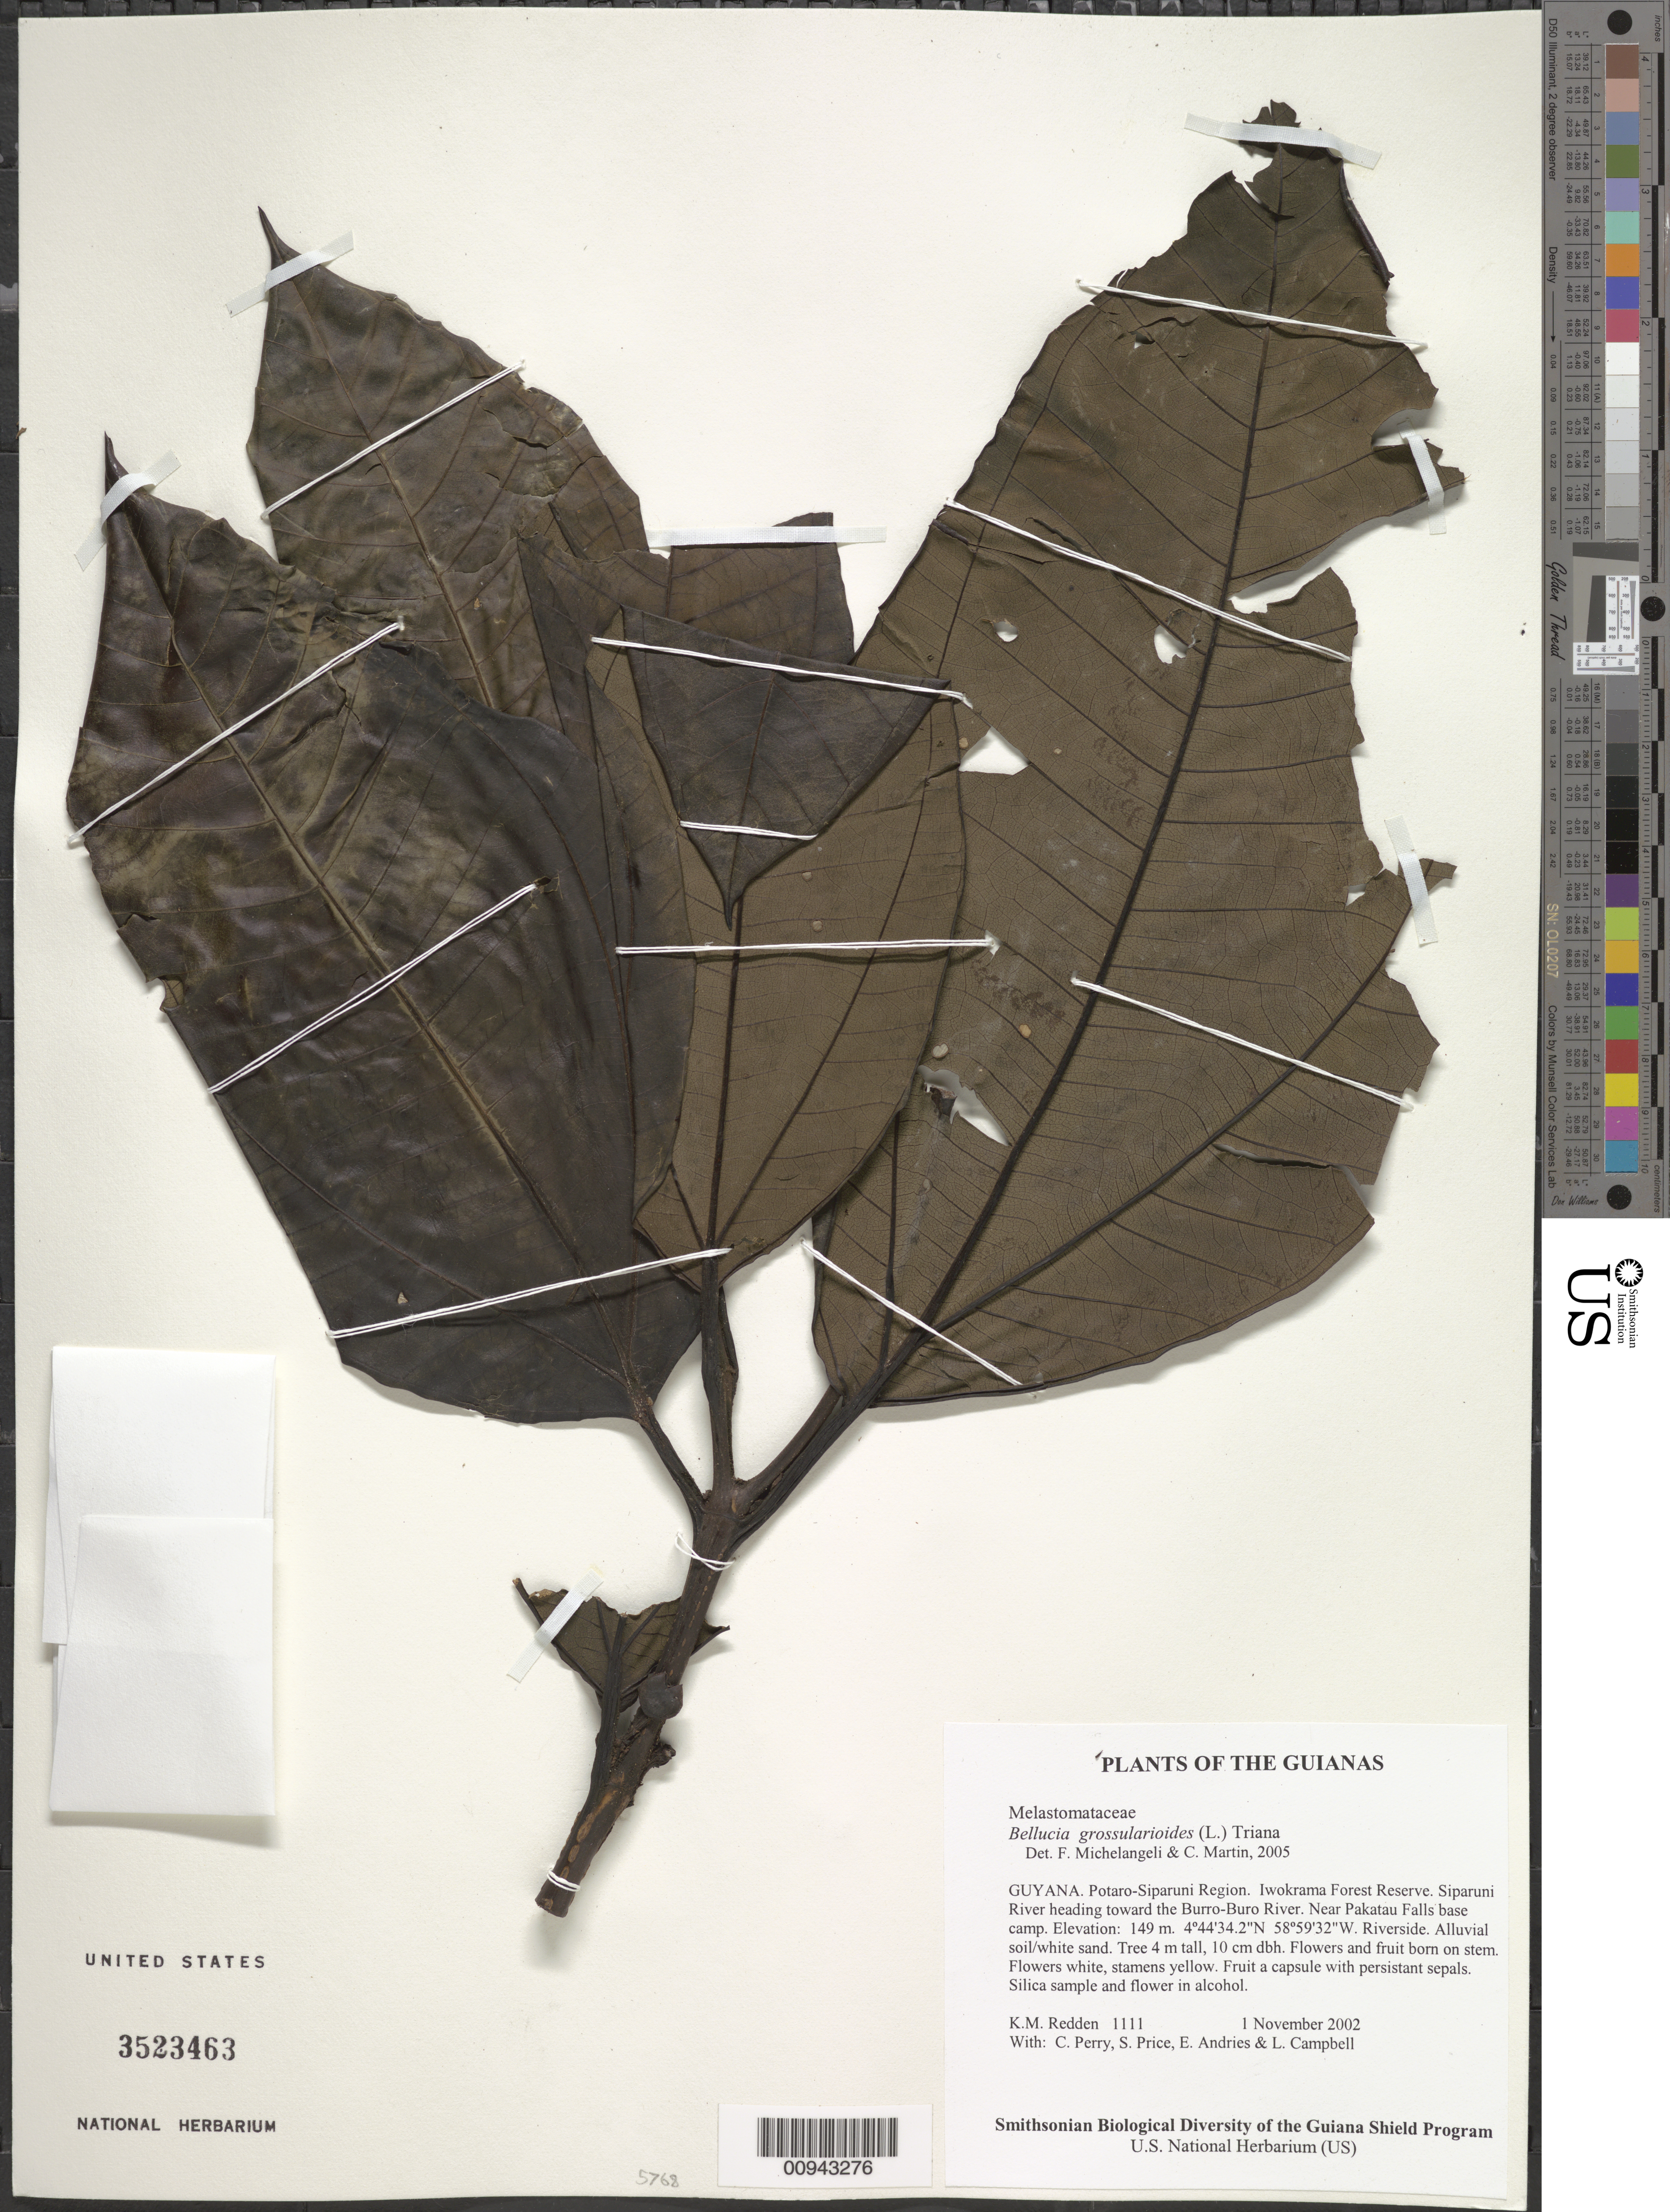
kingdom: Plantae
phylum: Tracheophyta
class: Magnoliopsida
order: Myrtales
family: Melastomataceae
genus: Bellucia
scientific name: Bellucia grossularioides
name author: (L.) Triana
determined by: Michelangeli, F. A.; Martin, C.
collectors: K. M. Redden, C. Perry, S. Price, E. Andries & L. Campbell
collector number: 1111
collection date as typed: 1 November 2002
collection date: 2002-11-01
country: Guyana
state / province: Potaro-Siparuni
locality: Iwokrama Forest Reserve. Siparuni River heading toward the Burro-Buro River. Near Pakatau Falls base camp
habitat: Riverside. Alluvial soil/white sand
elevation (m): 149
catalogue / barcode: US 3523463